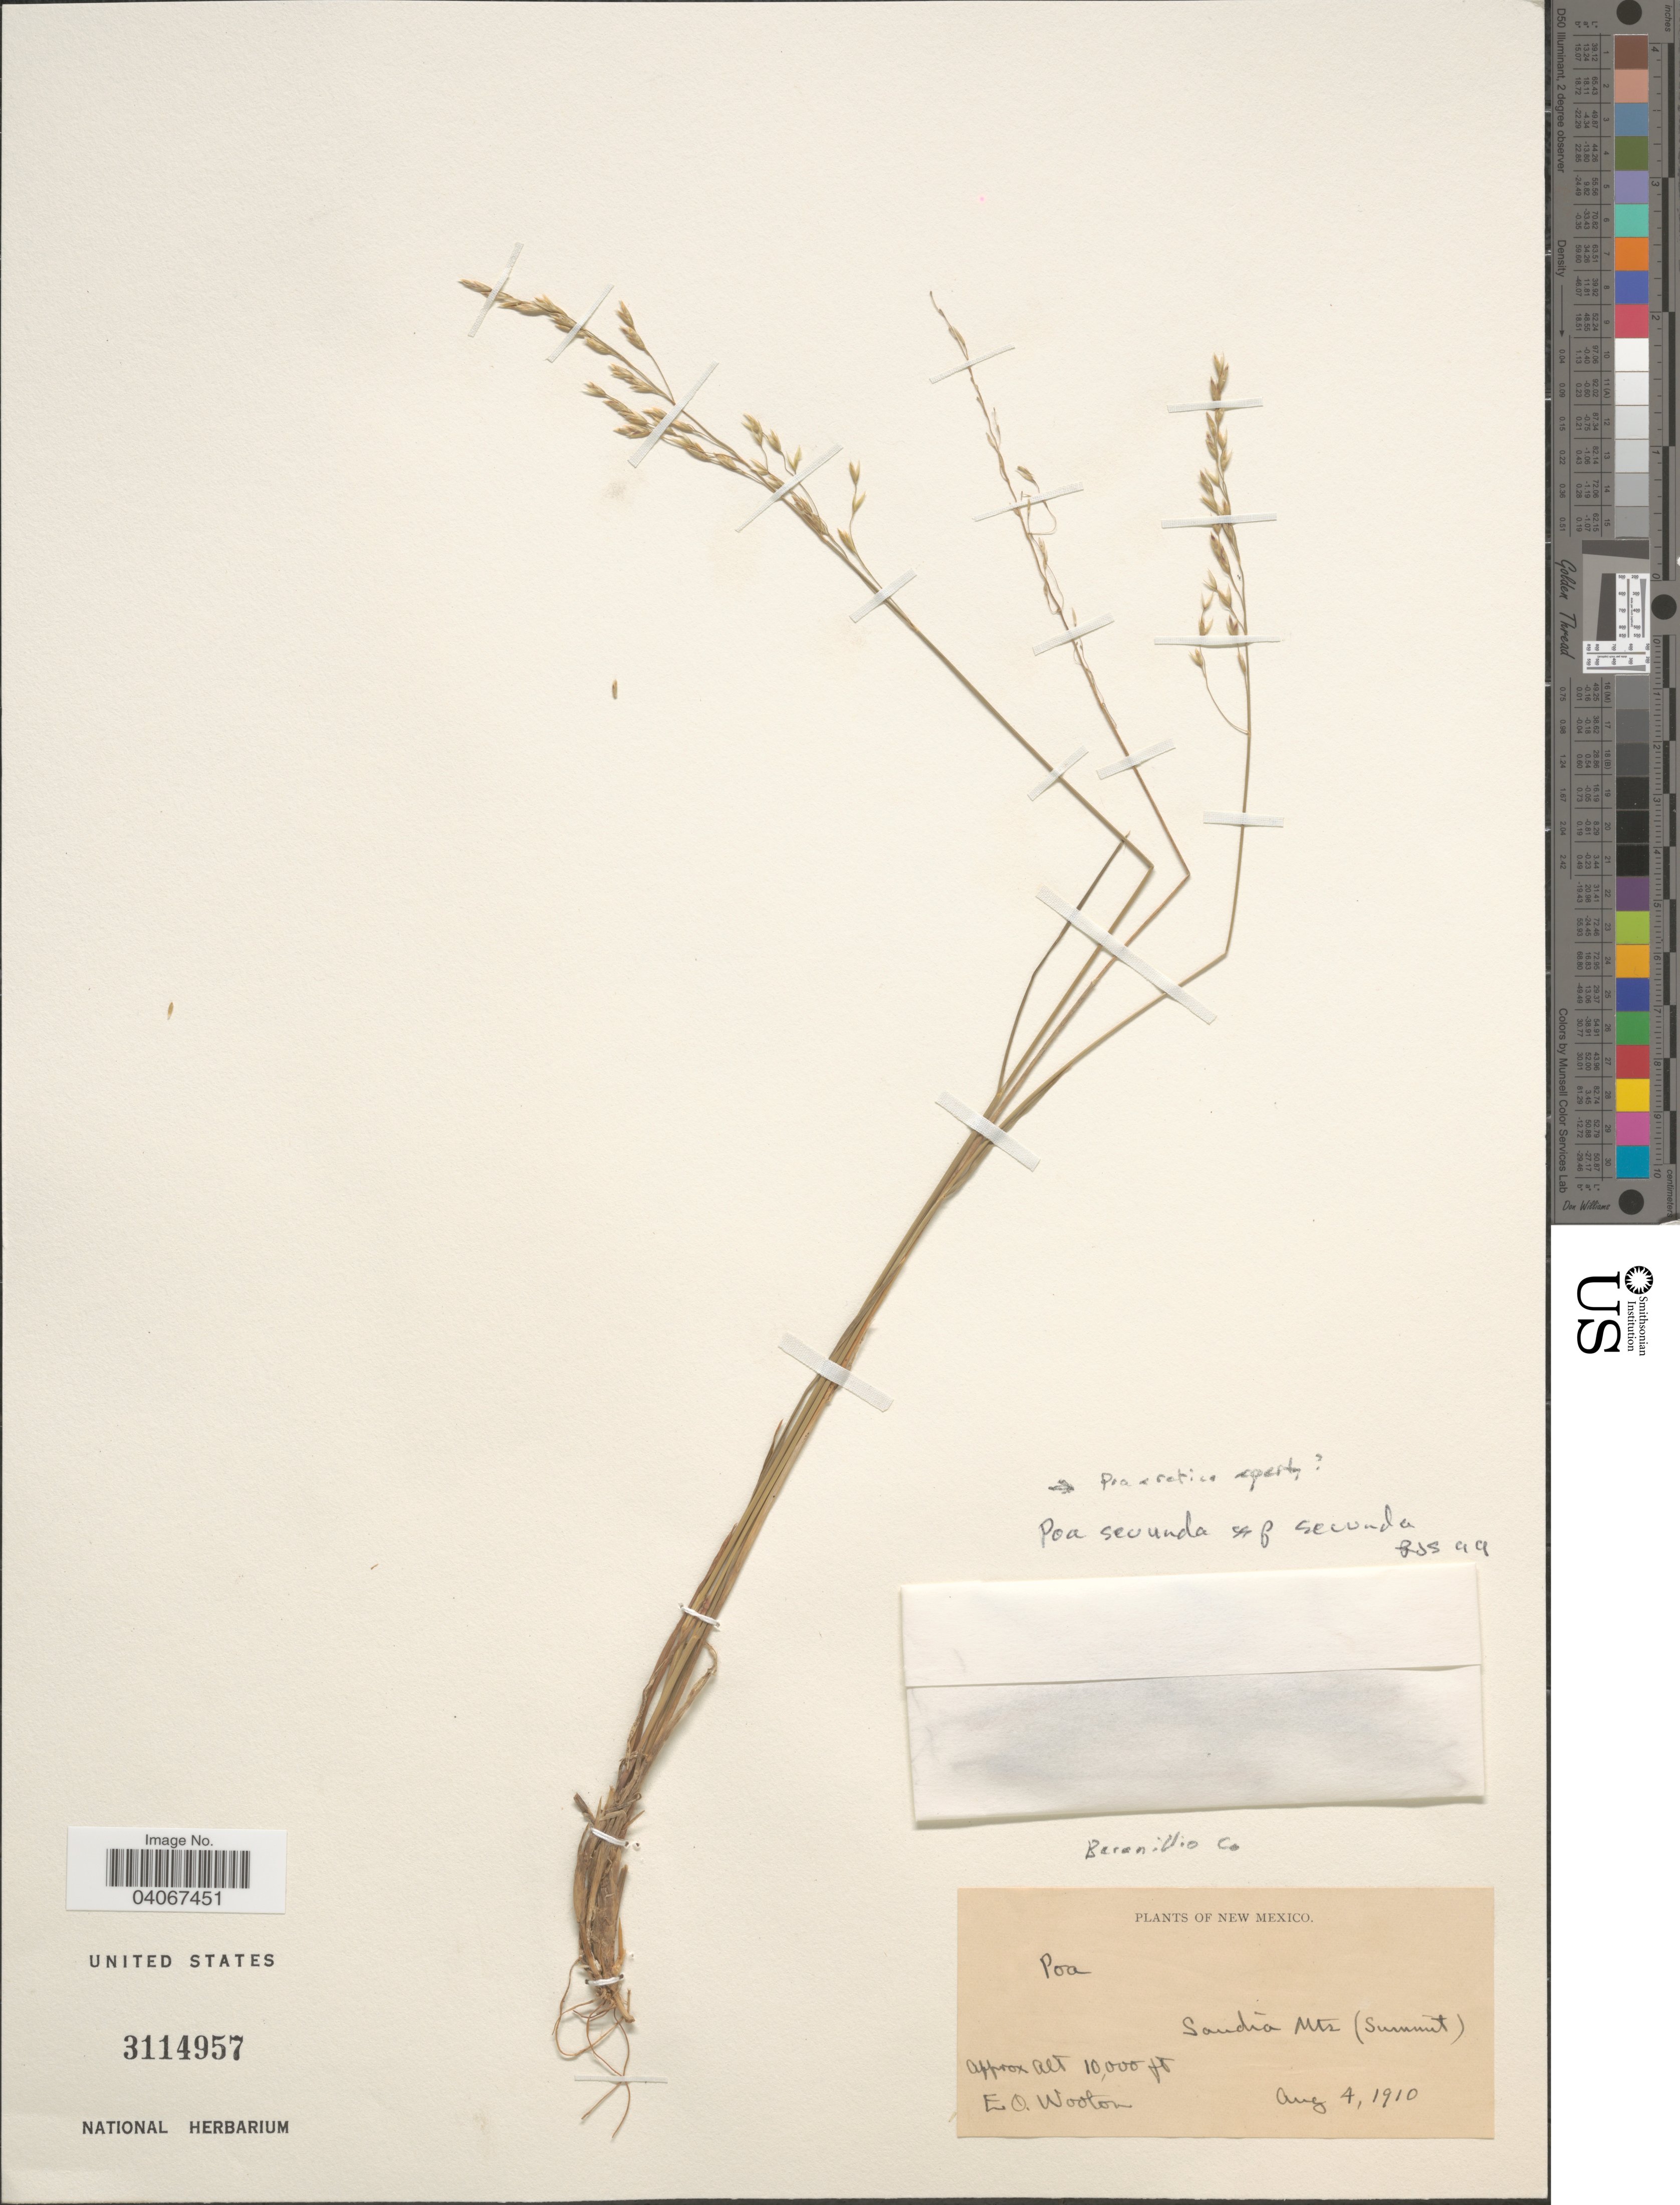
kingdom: Plantae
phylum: Tracheophyta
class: Liliopsida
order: Poales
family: Poaceae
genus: Poa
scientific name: Poa secunda subsp. secunda var. secunda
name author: J. Presl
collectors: E. O. Wooton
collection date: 1910-08-04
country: United States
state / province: New Mexico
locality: Bernalillo Co. Sandia Mts (Summit).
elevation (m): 3048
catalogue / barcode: US 3114957